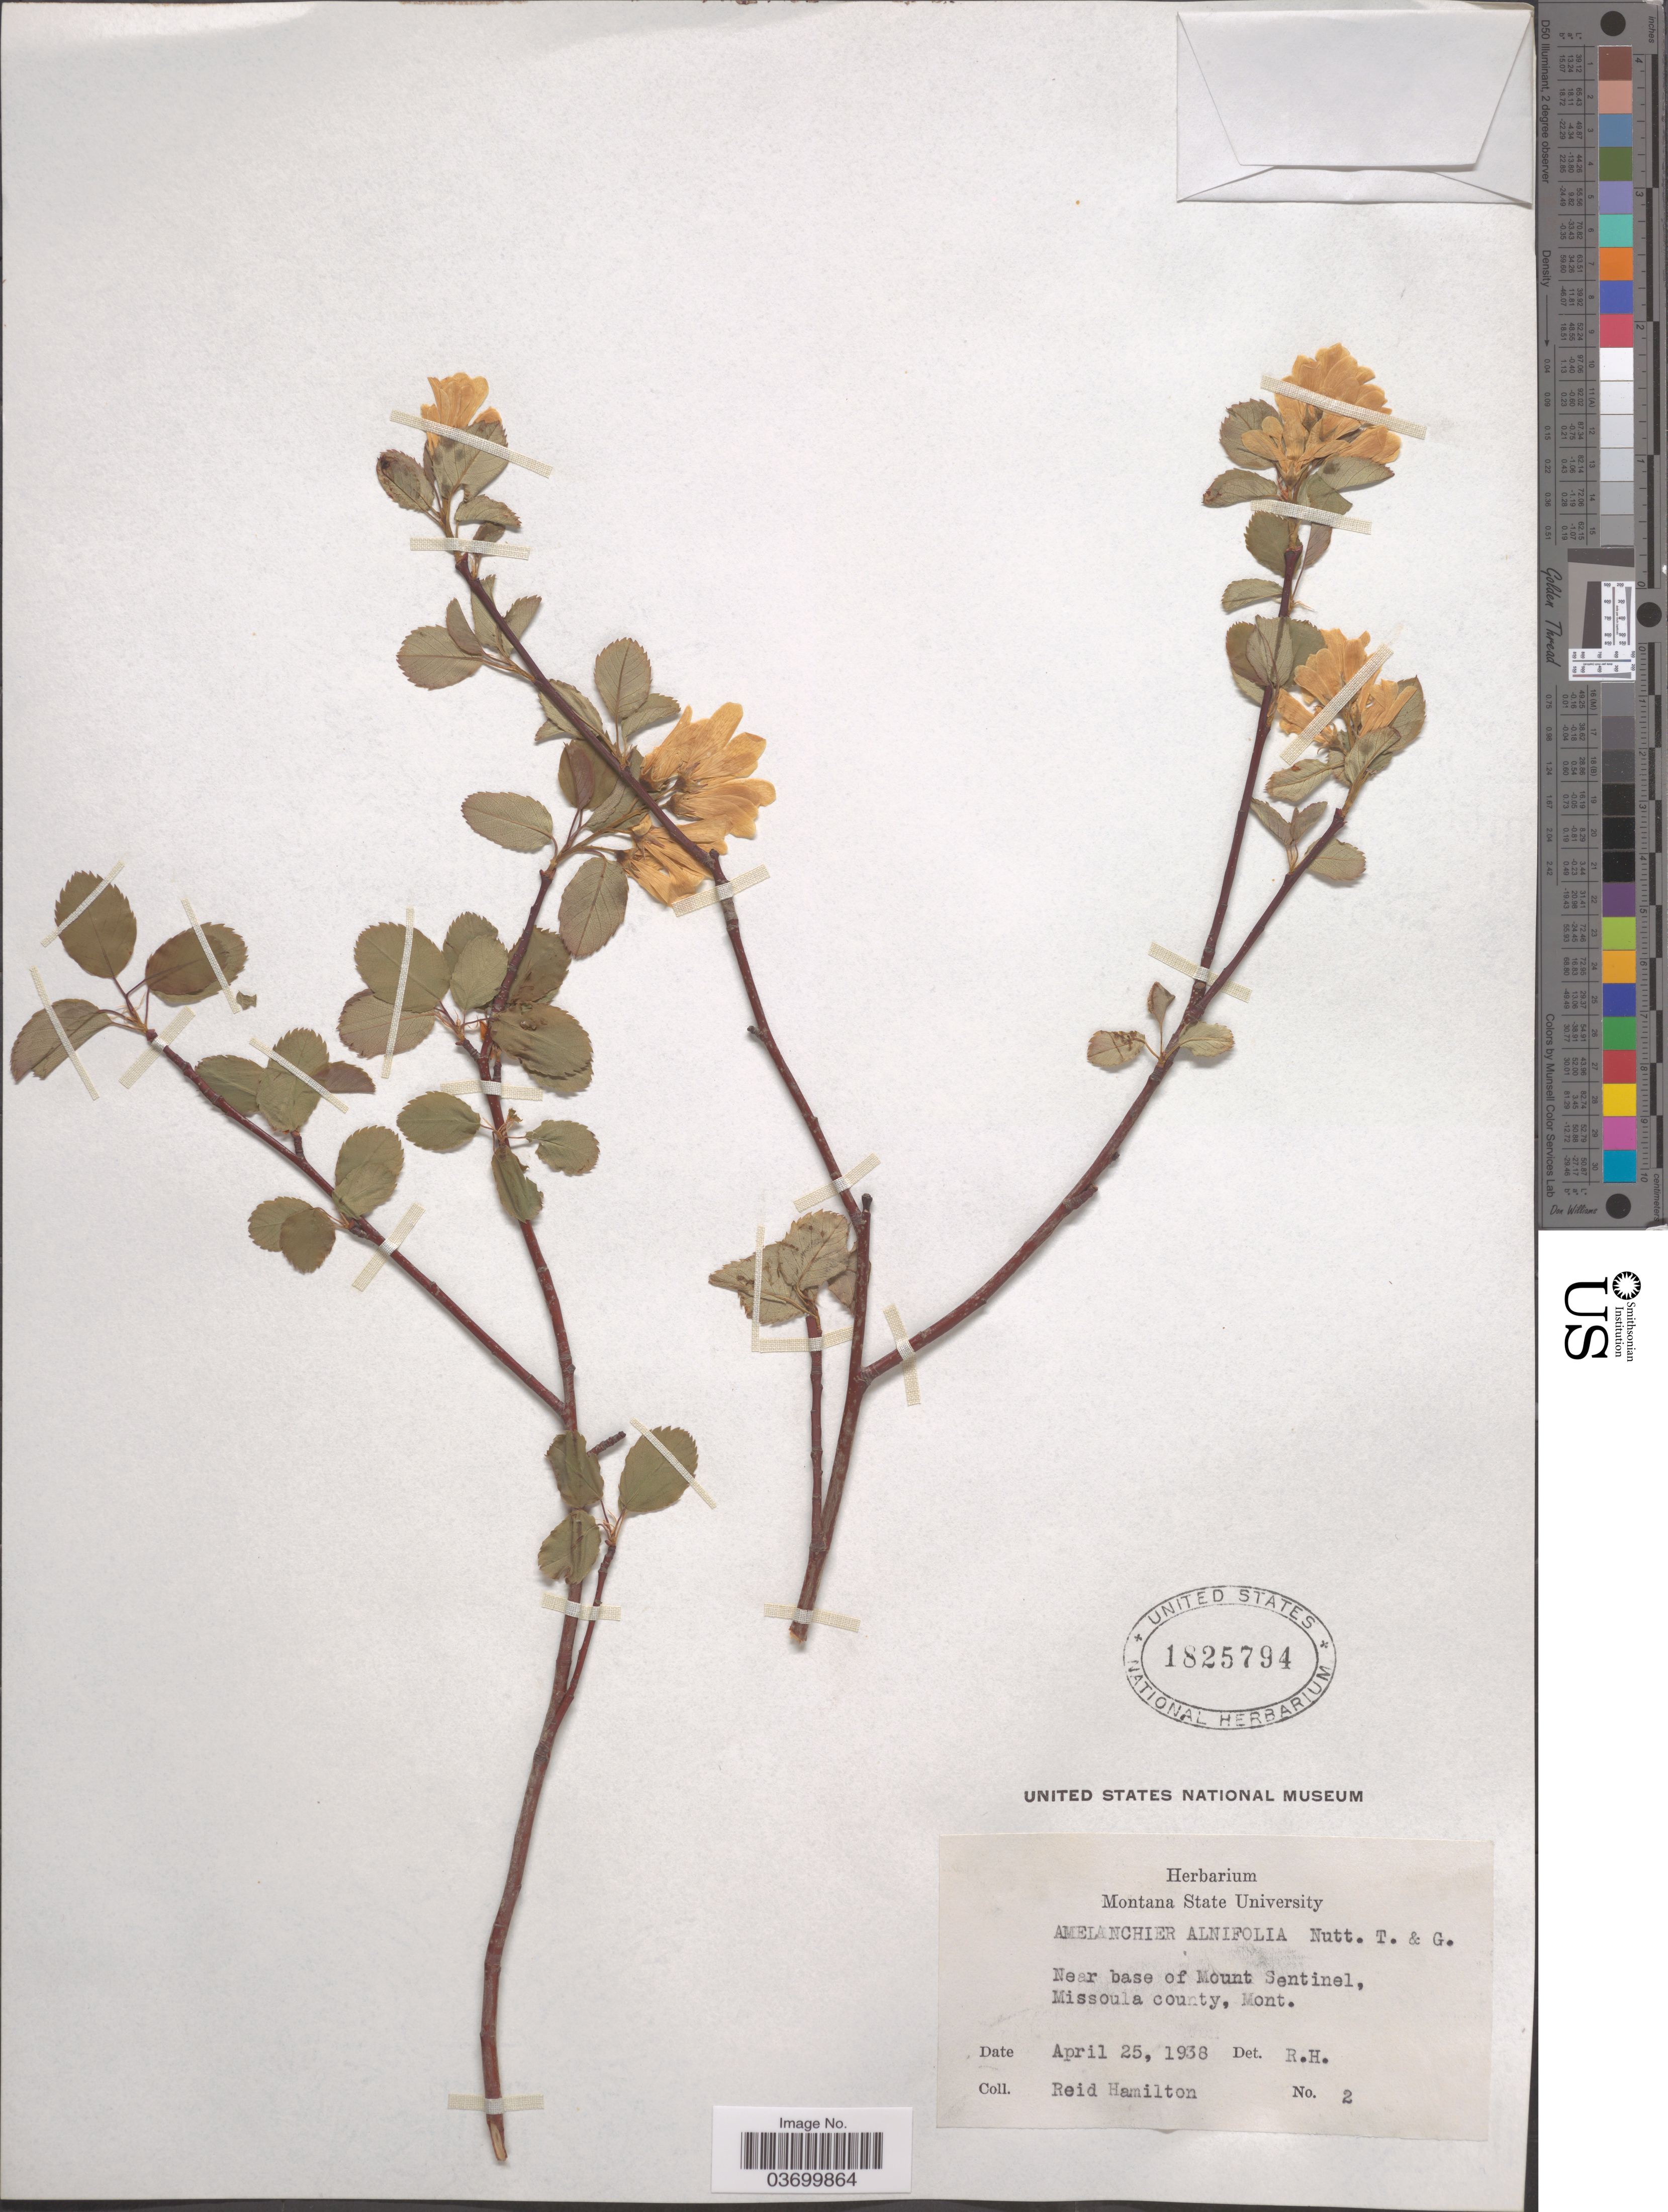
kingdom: Plantae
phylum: Tracheophyta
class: Magnoliopsida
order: Rosales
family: Rosaceae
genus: Amelanchier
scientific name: Amelanchier alnifolia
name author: (Nutt.) Nutt. ex M. Roem.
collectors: R. A. Hamilton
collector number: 2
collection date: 1938-04-25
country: United States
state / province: Montana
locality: Near base of Mount Sentinel, Missoula county.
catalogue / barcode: US 1825794